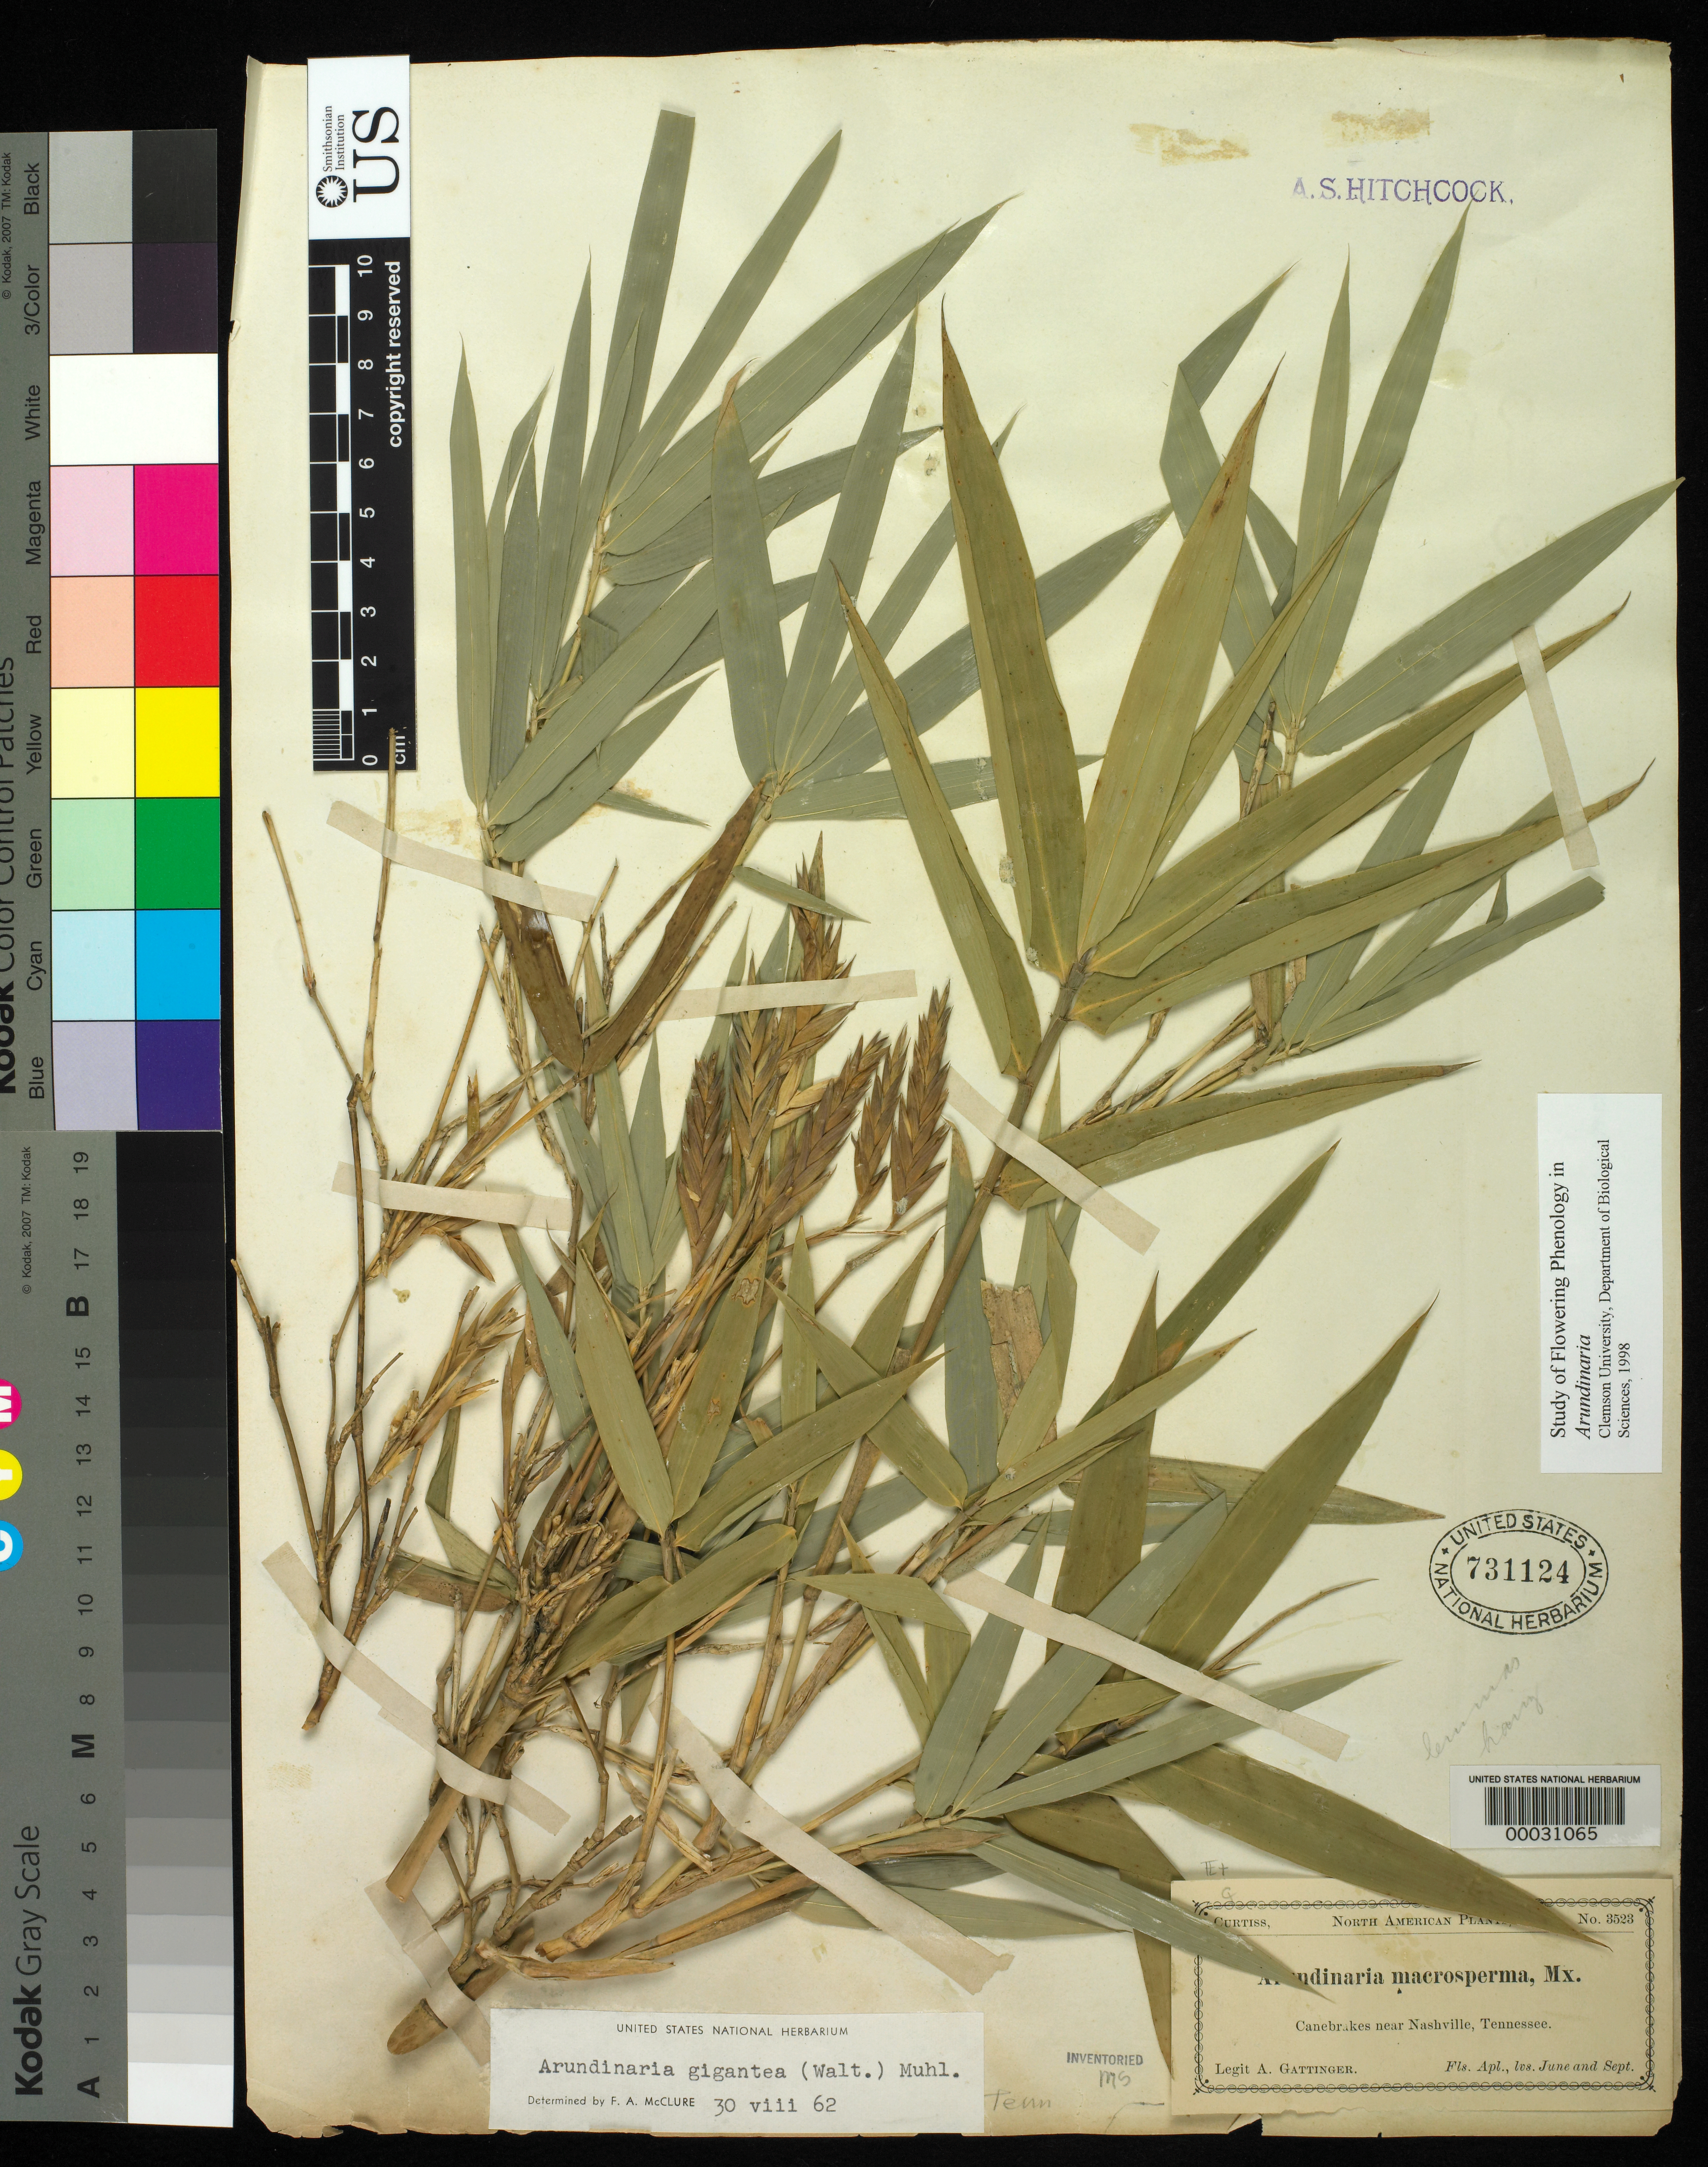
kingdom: Plantae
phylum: Tracheophyta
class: Liliopsida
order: Poales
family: Poaceae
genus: Arundinaria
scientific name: Arundinaria gigantea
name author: (Walter) Muhl.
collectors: A. Gattinger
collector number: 3523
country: United States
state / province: Tennessee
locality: Canebrakes, nashville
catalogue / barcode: US 731124